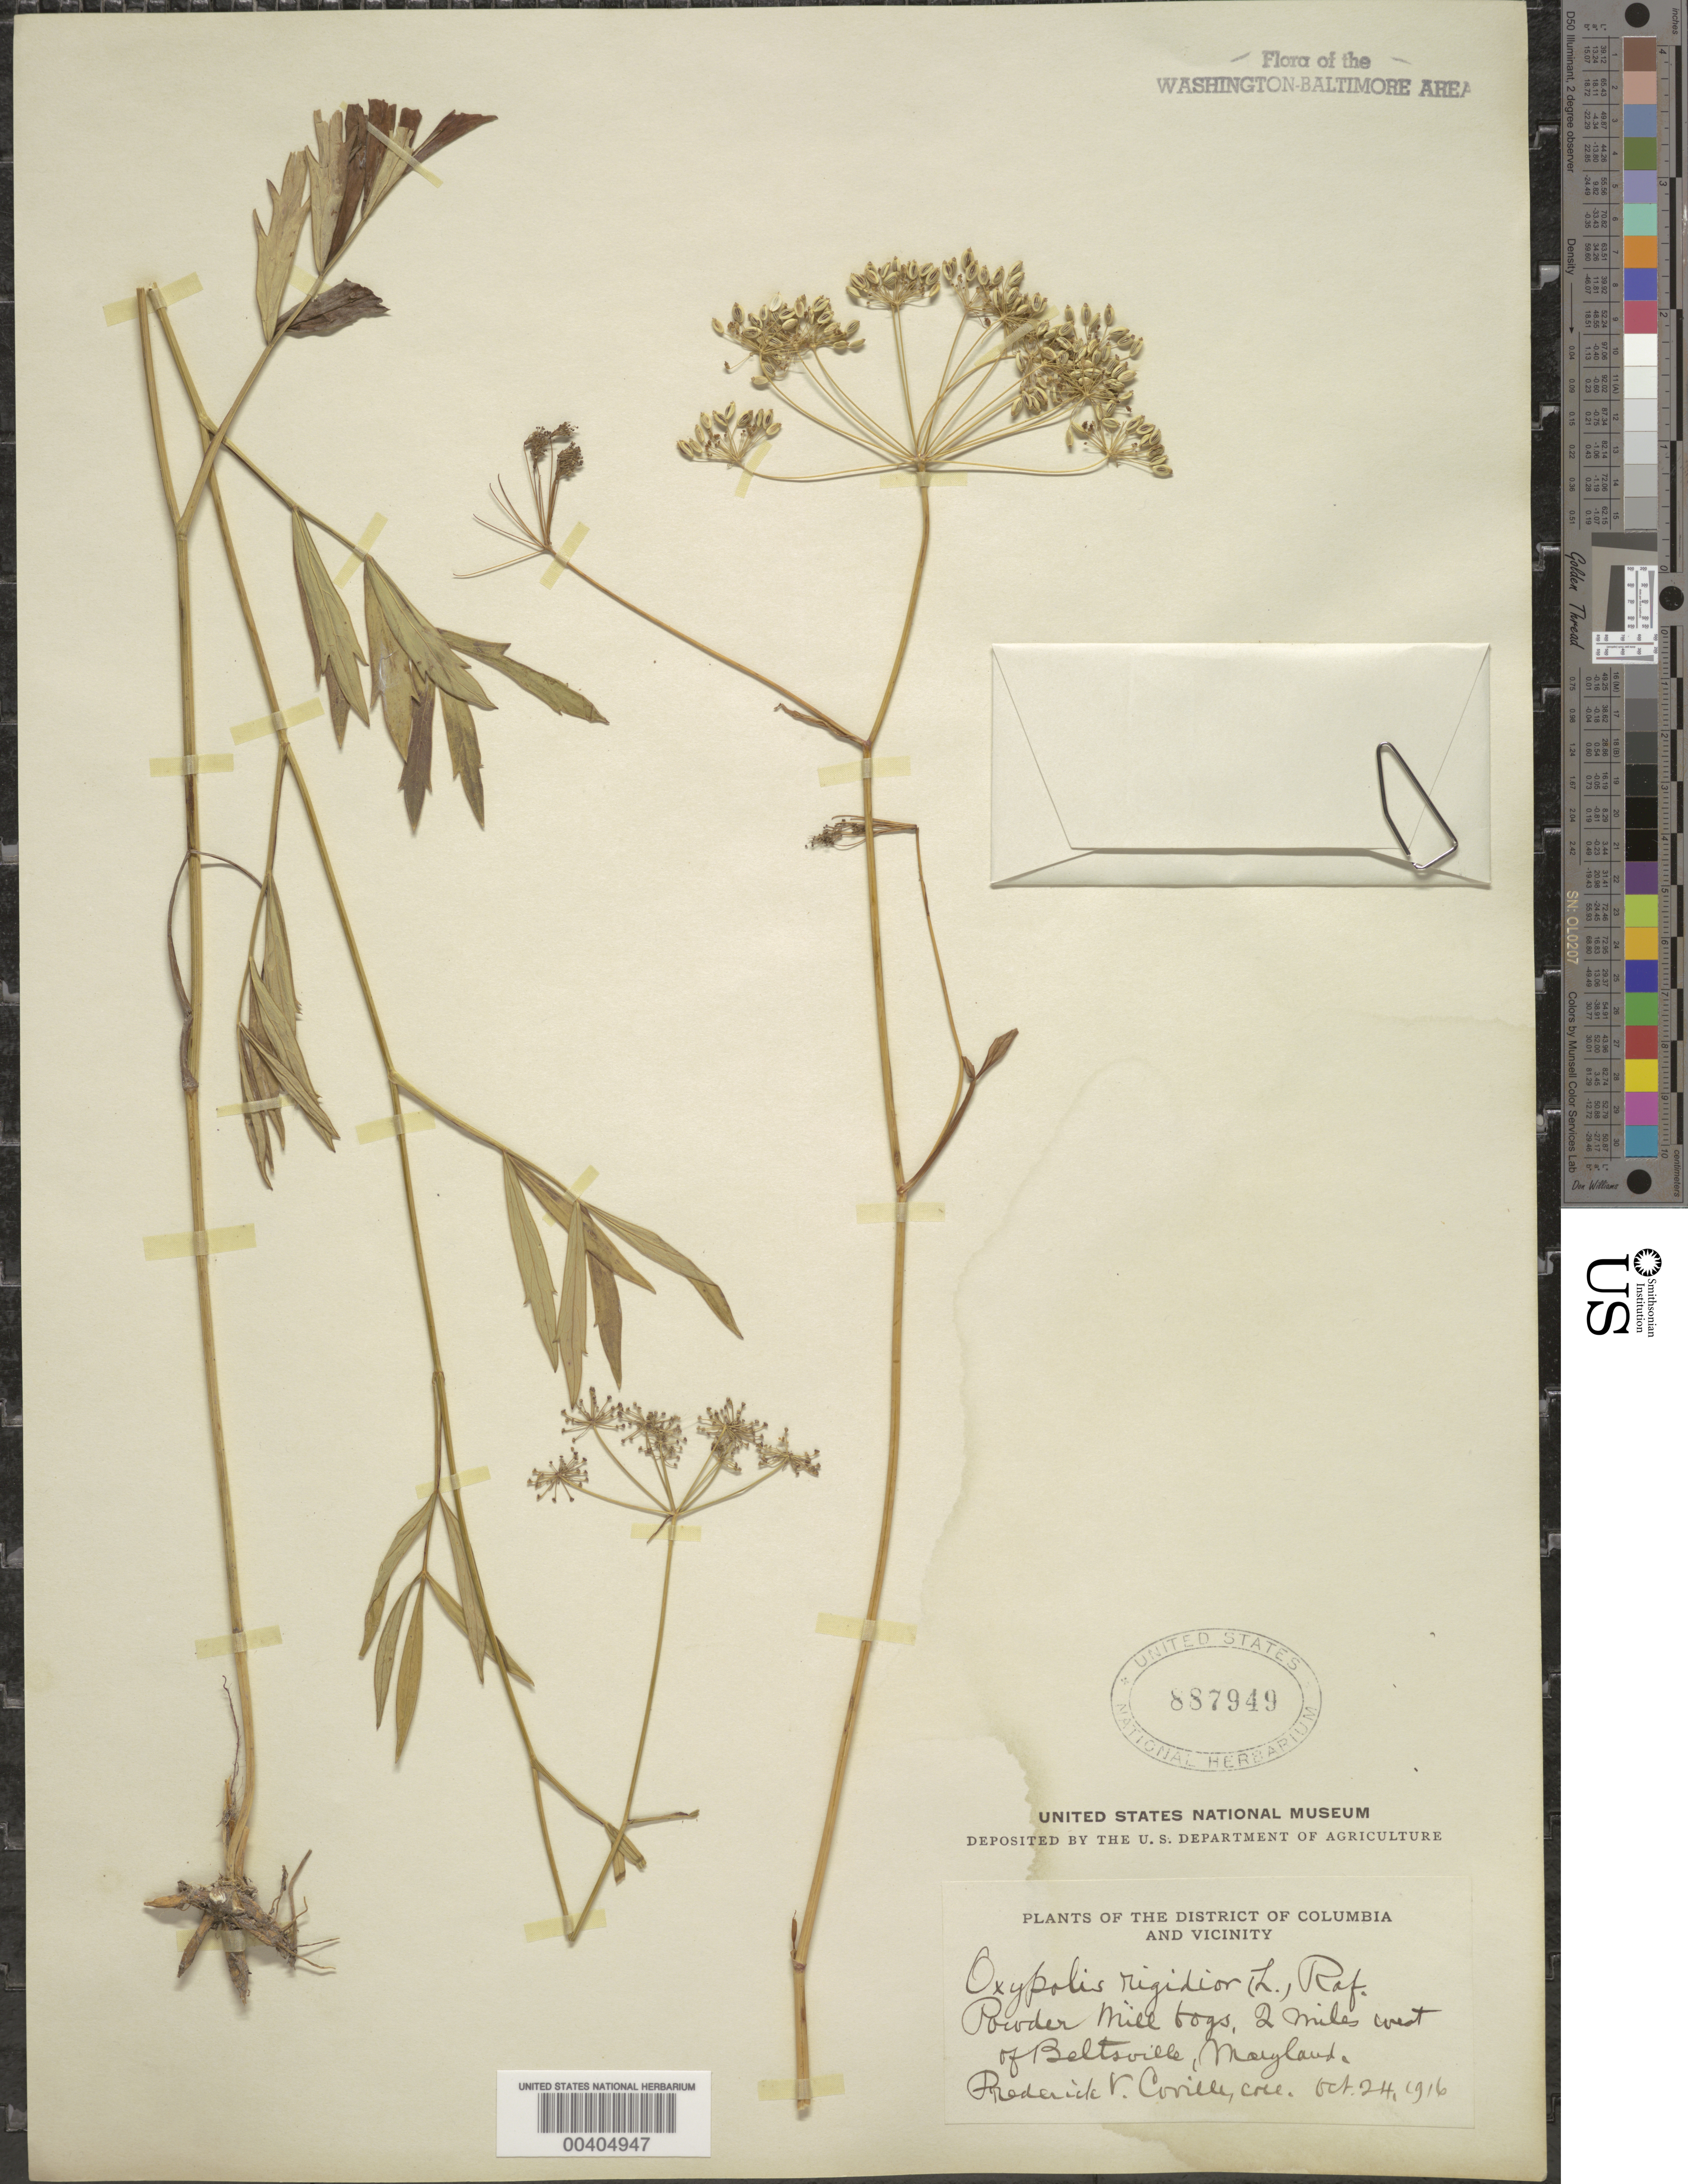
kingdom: Plantae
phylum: Tracheophyta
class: Magnoliopsida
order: Apiales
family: Apiaceae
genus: Oxypolis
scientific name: Oxypolis rigidior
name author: (L.) Raf.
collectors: F. V. Coville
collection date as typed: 24 Oct 1916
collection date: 1916-10-24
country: United States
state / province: Maryland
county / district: Prince George's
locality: Powder Mill Bog, west of Beltsville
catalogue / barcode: US 887949